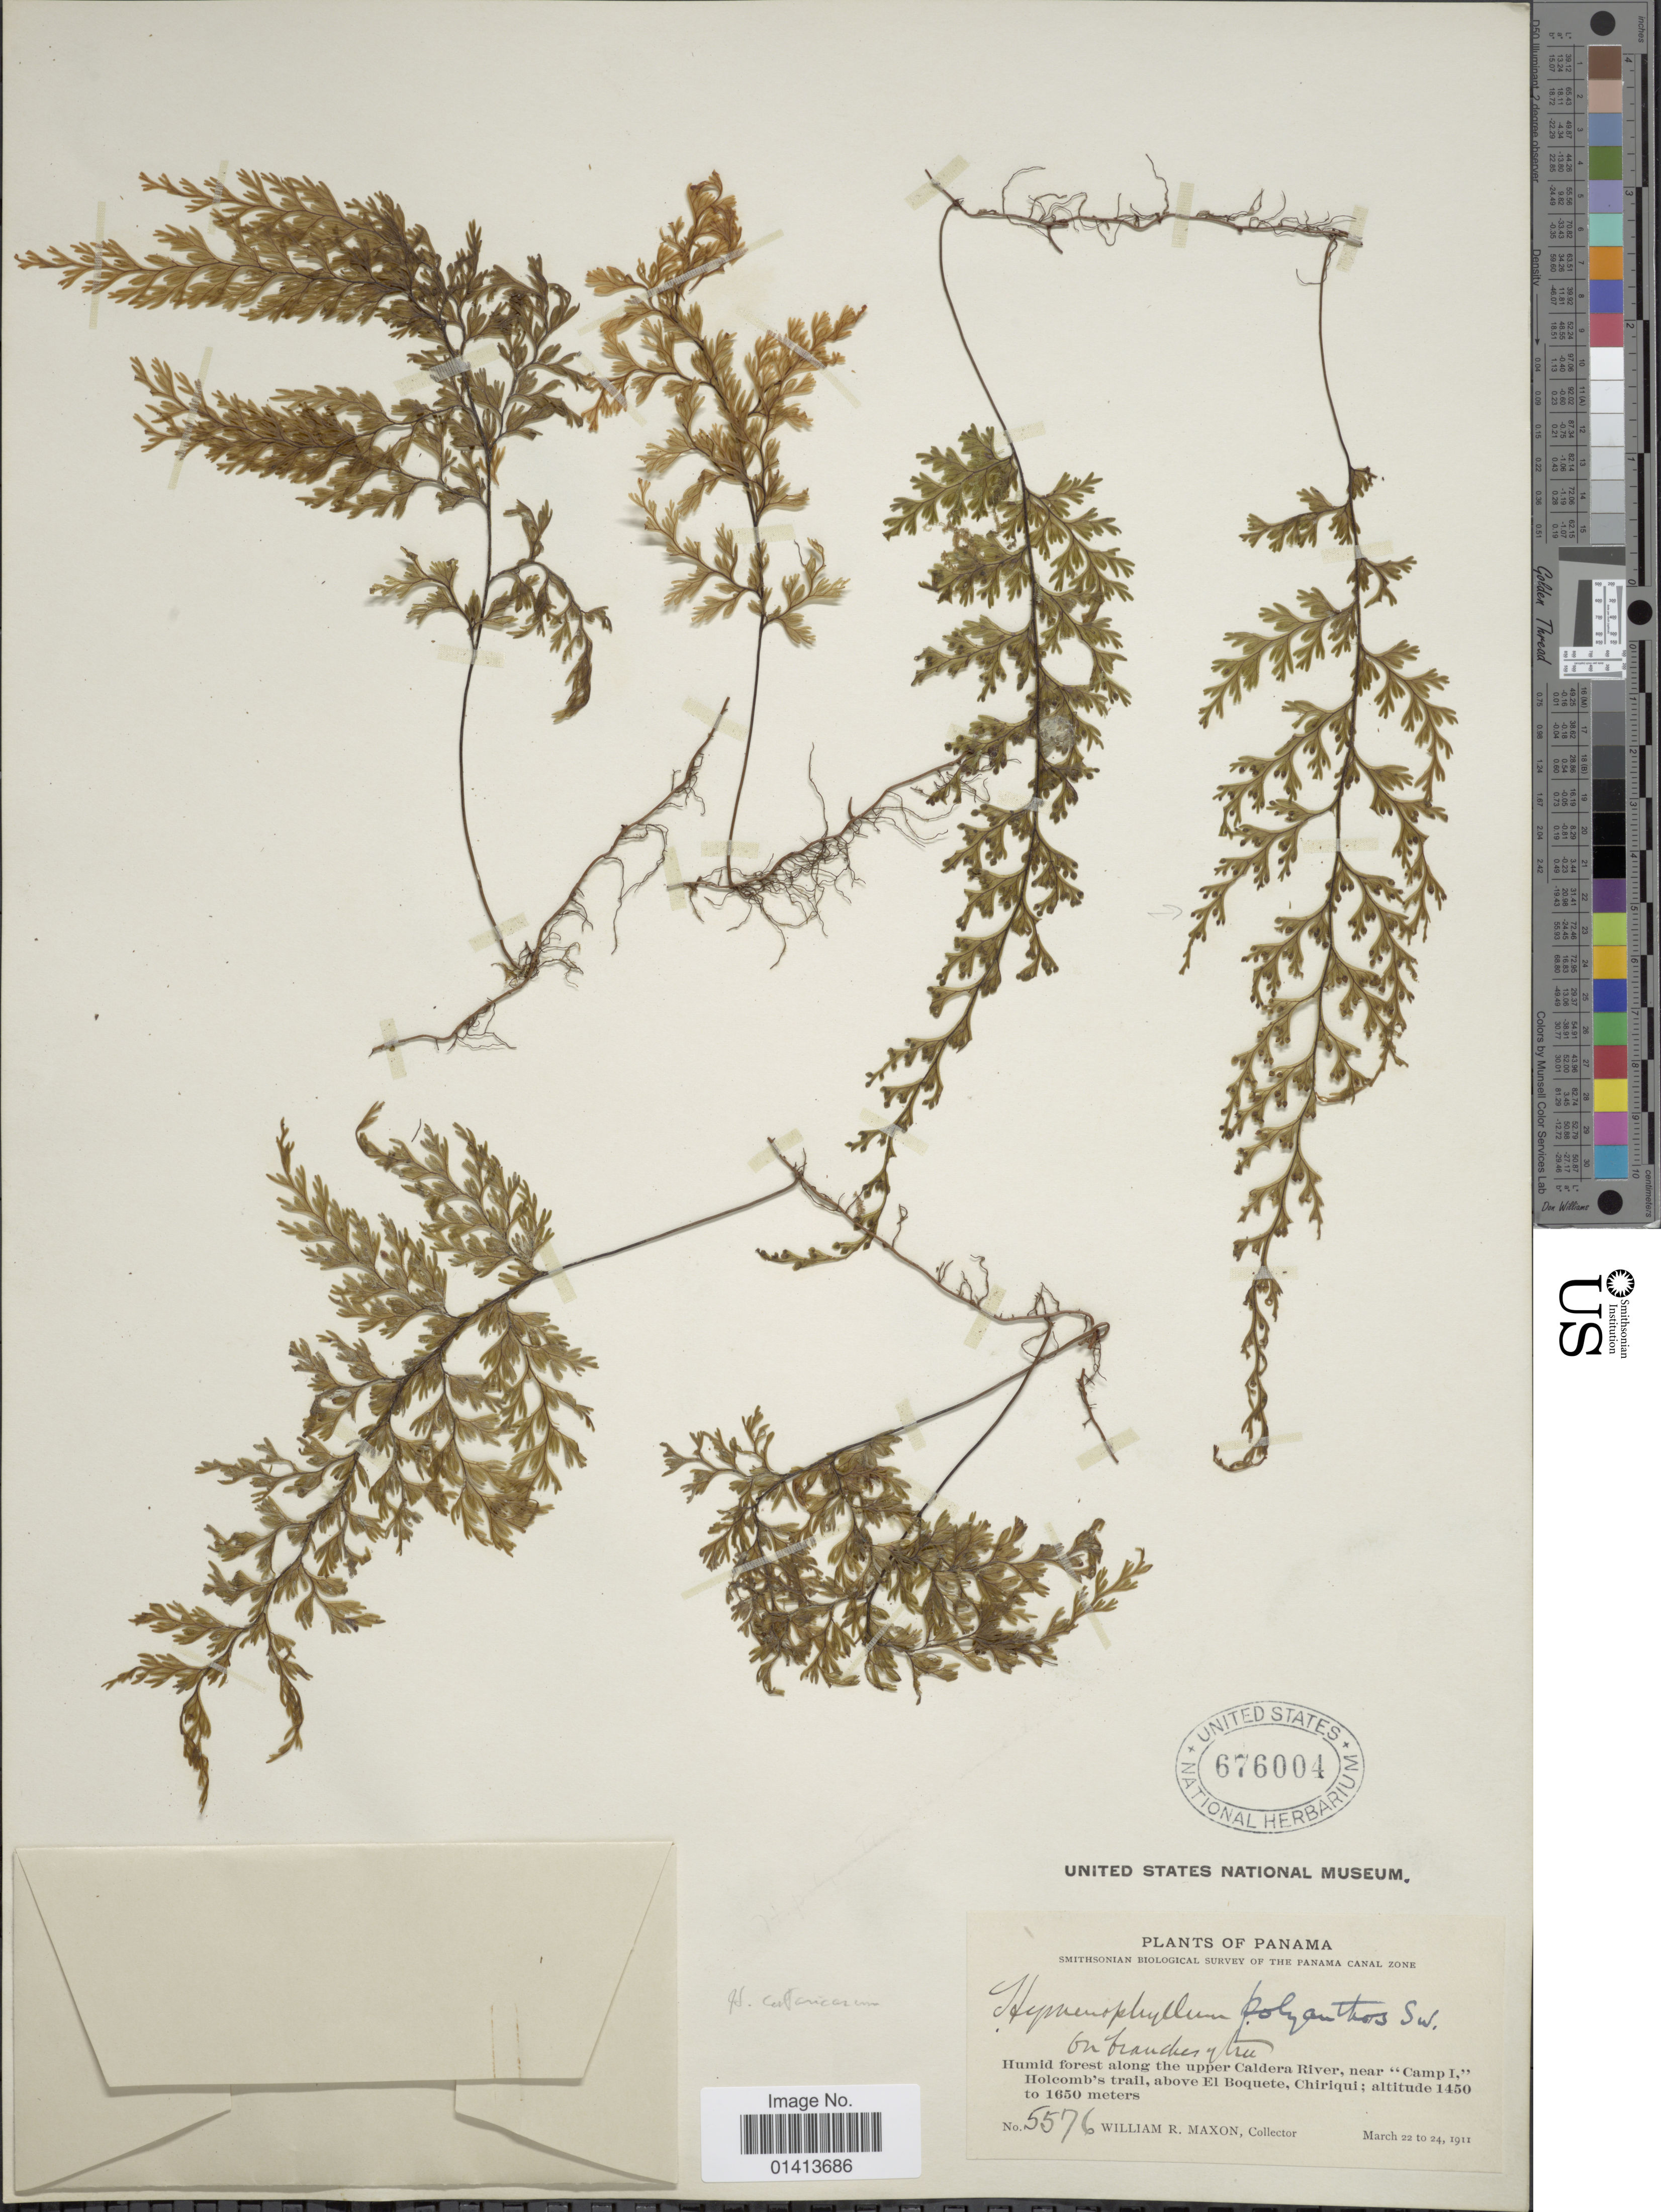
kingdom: Plantae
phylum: Tracheophyta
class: Polypodiopsida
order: Hymenophyllales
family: Hymenophyllaceae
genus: Hymenophyllum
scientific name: Hymenophyllum costaricanum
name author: Bosch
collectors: W. R. Maxon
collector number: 5576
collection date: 1911-03-22/1911-03-24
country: Panama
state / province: Chiriqui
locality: Humid forest along the upper Caldera River, near 'Camp I,' Holcomb's trail above El Boquete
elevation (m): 1450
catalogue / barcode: US 676004